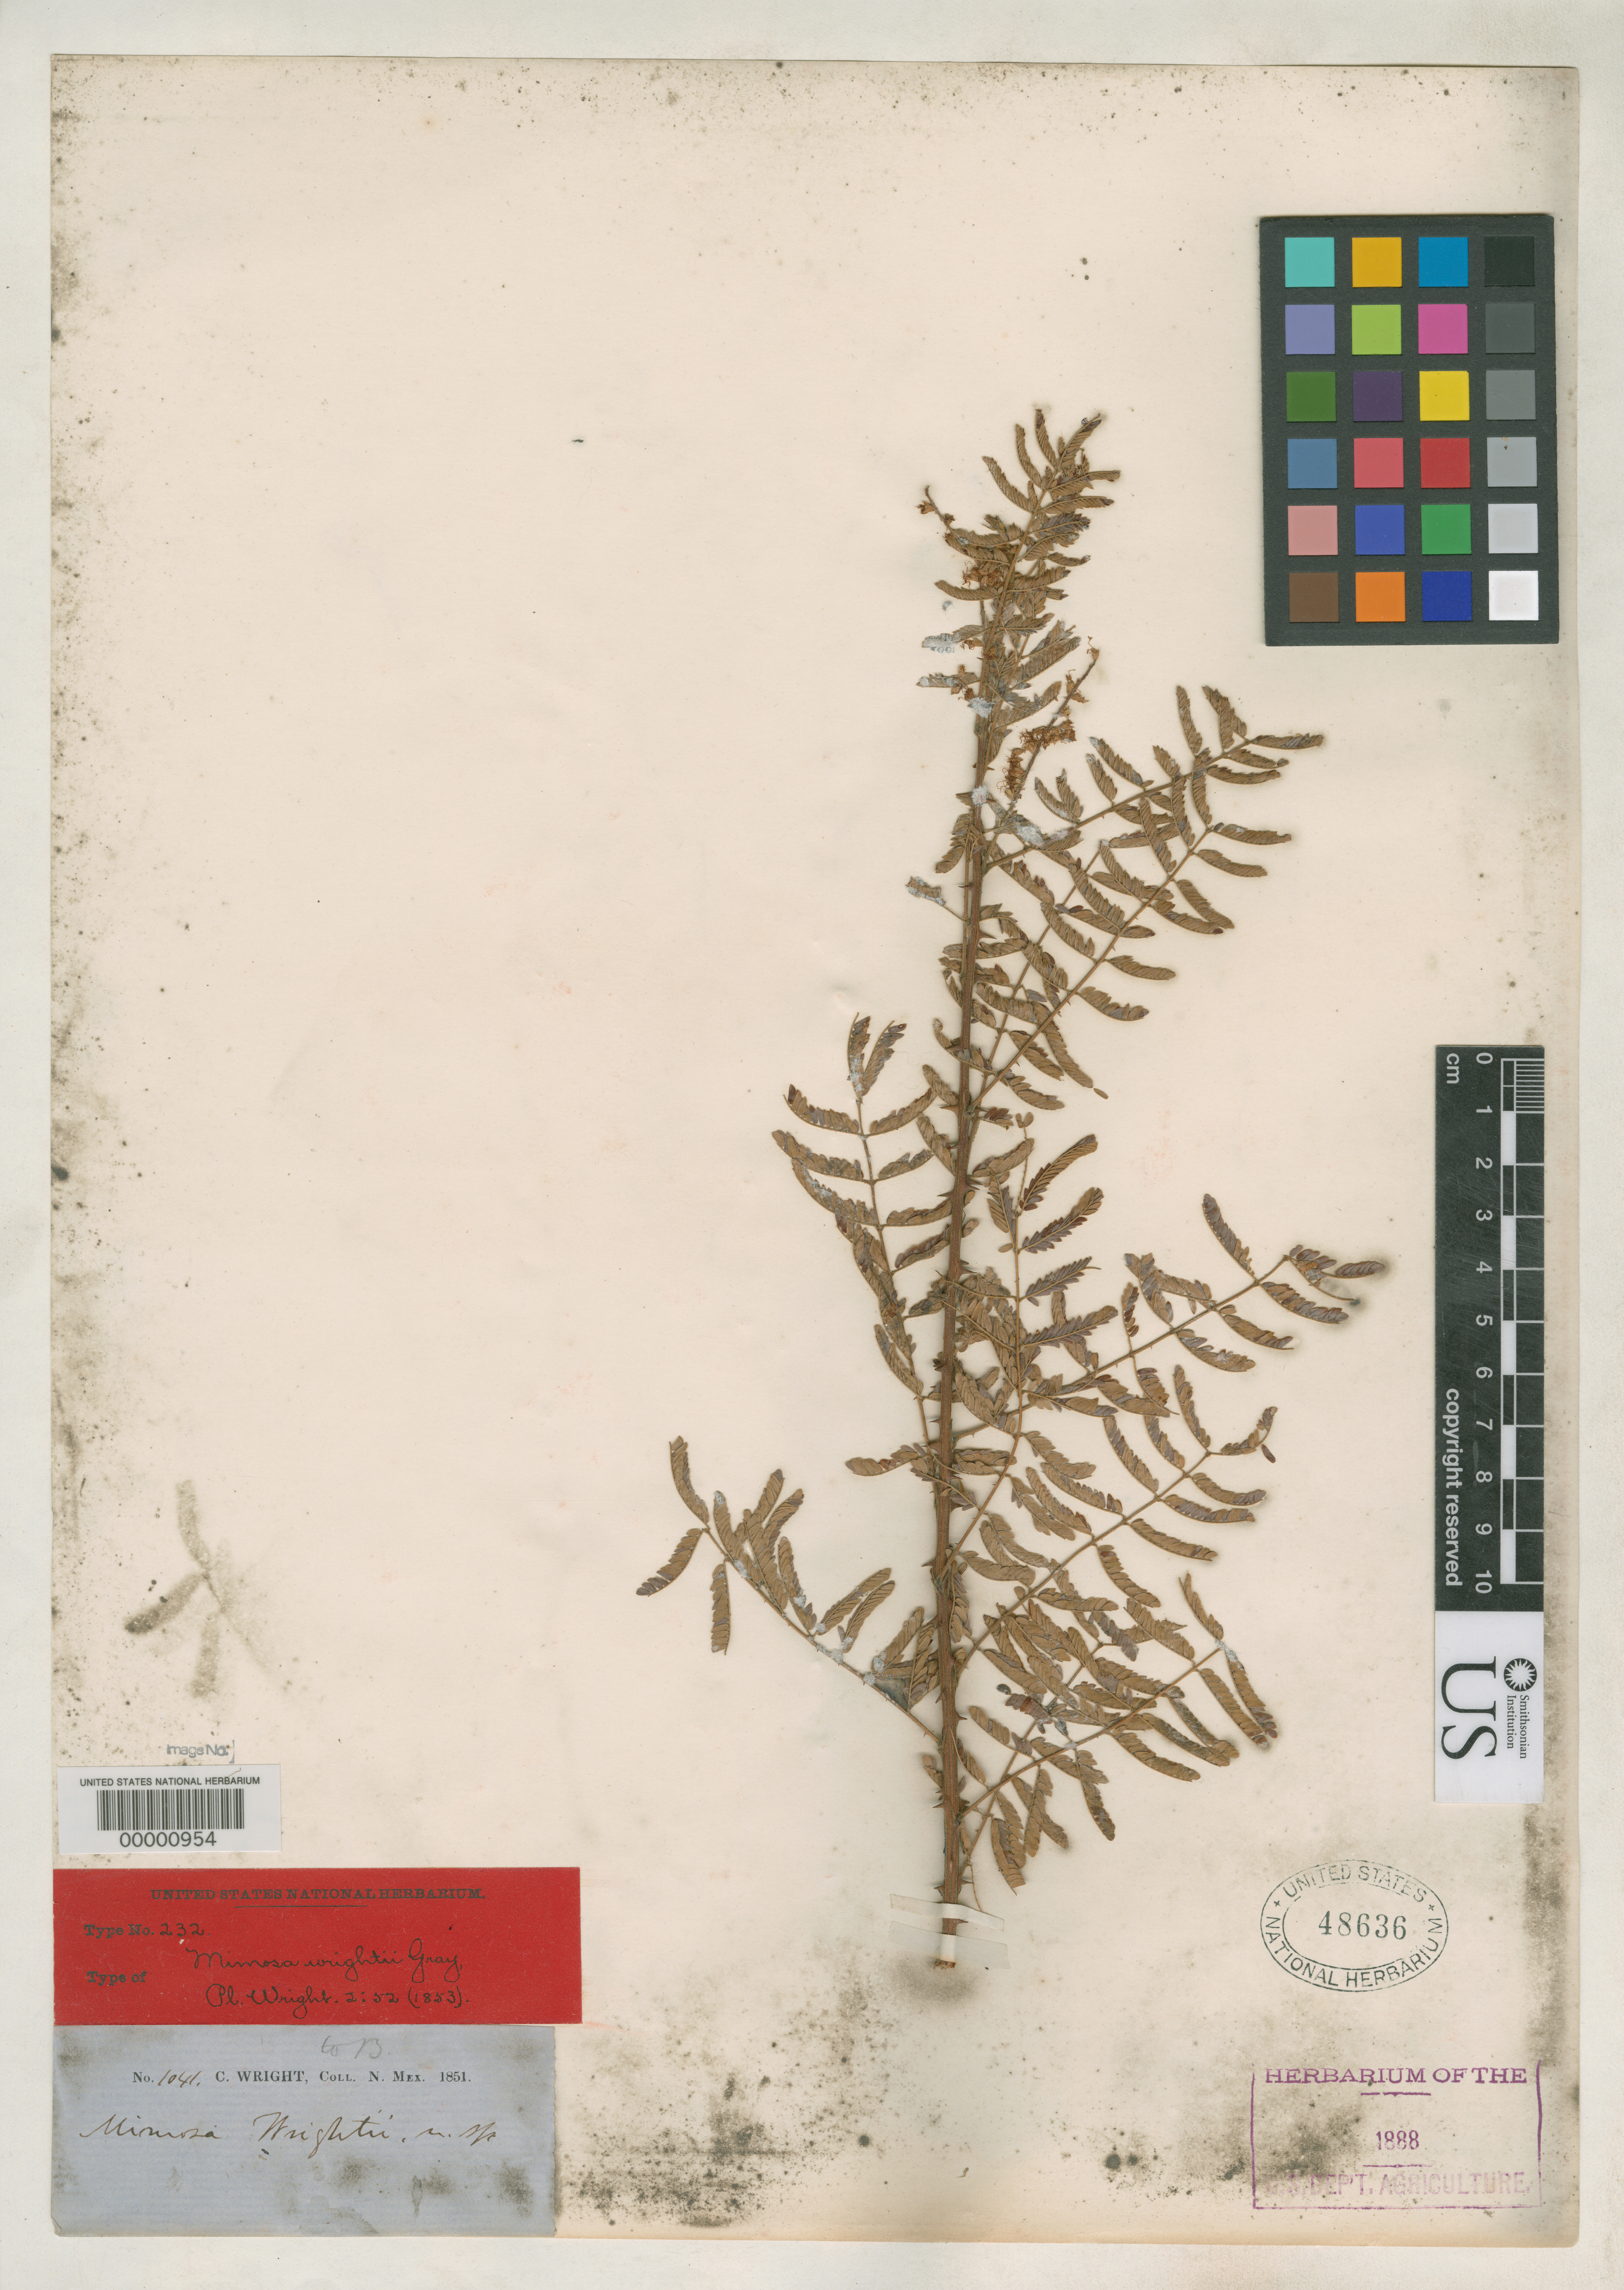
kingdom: Plantae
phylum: Tracheophyta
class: Magnoliopsida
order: Fabales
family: Fabaceae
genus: Mimosa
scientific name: Mimosa wrightii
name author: A. Gray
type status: Type Collection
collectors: C. Wright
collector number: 1041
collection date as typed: Sep 1851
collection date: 1851-09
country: Mexico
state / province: Sonora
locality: Sonoita.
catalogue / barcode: US 48636